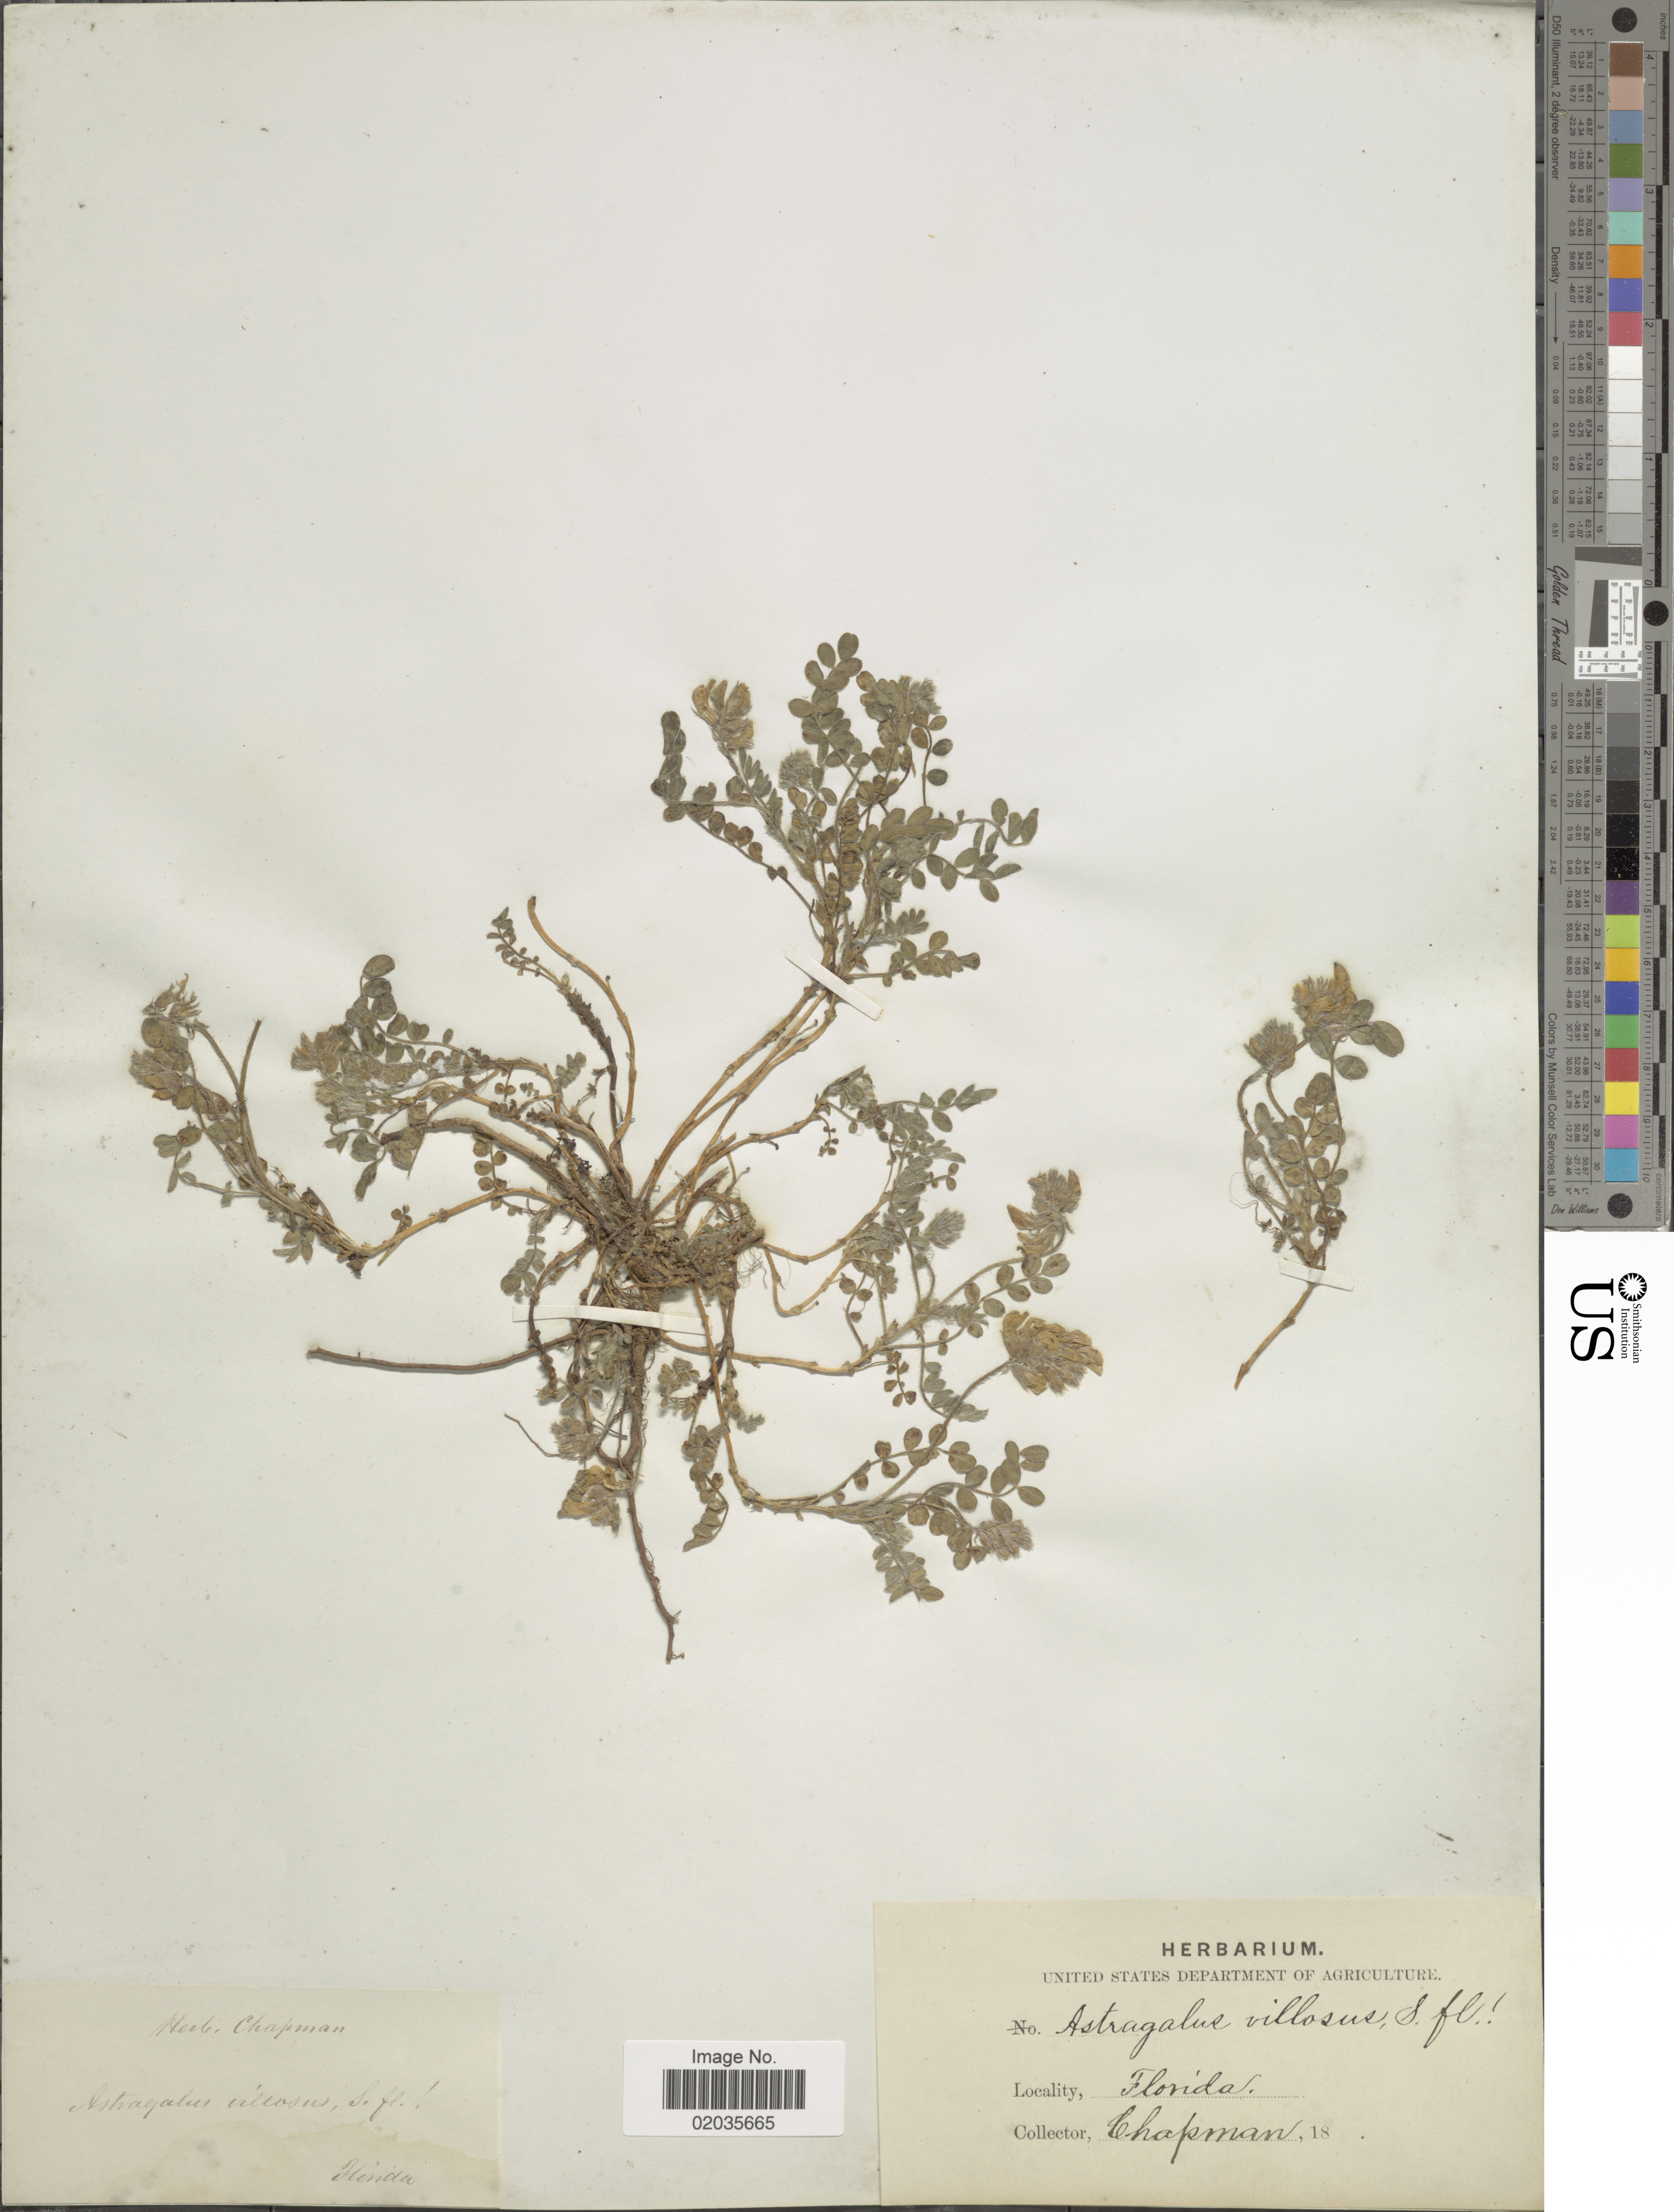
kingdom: Plantae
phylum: Tracheophyta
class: Magnoliopsida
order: Fabales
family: Fabaceae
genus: Astragalus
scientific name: Astragalus villosus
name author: Michx.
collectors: A. Chapman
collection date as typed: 18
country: United States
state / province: Florida